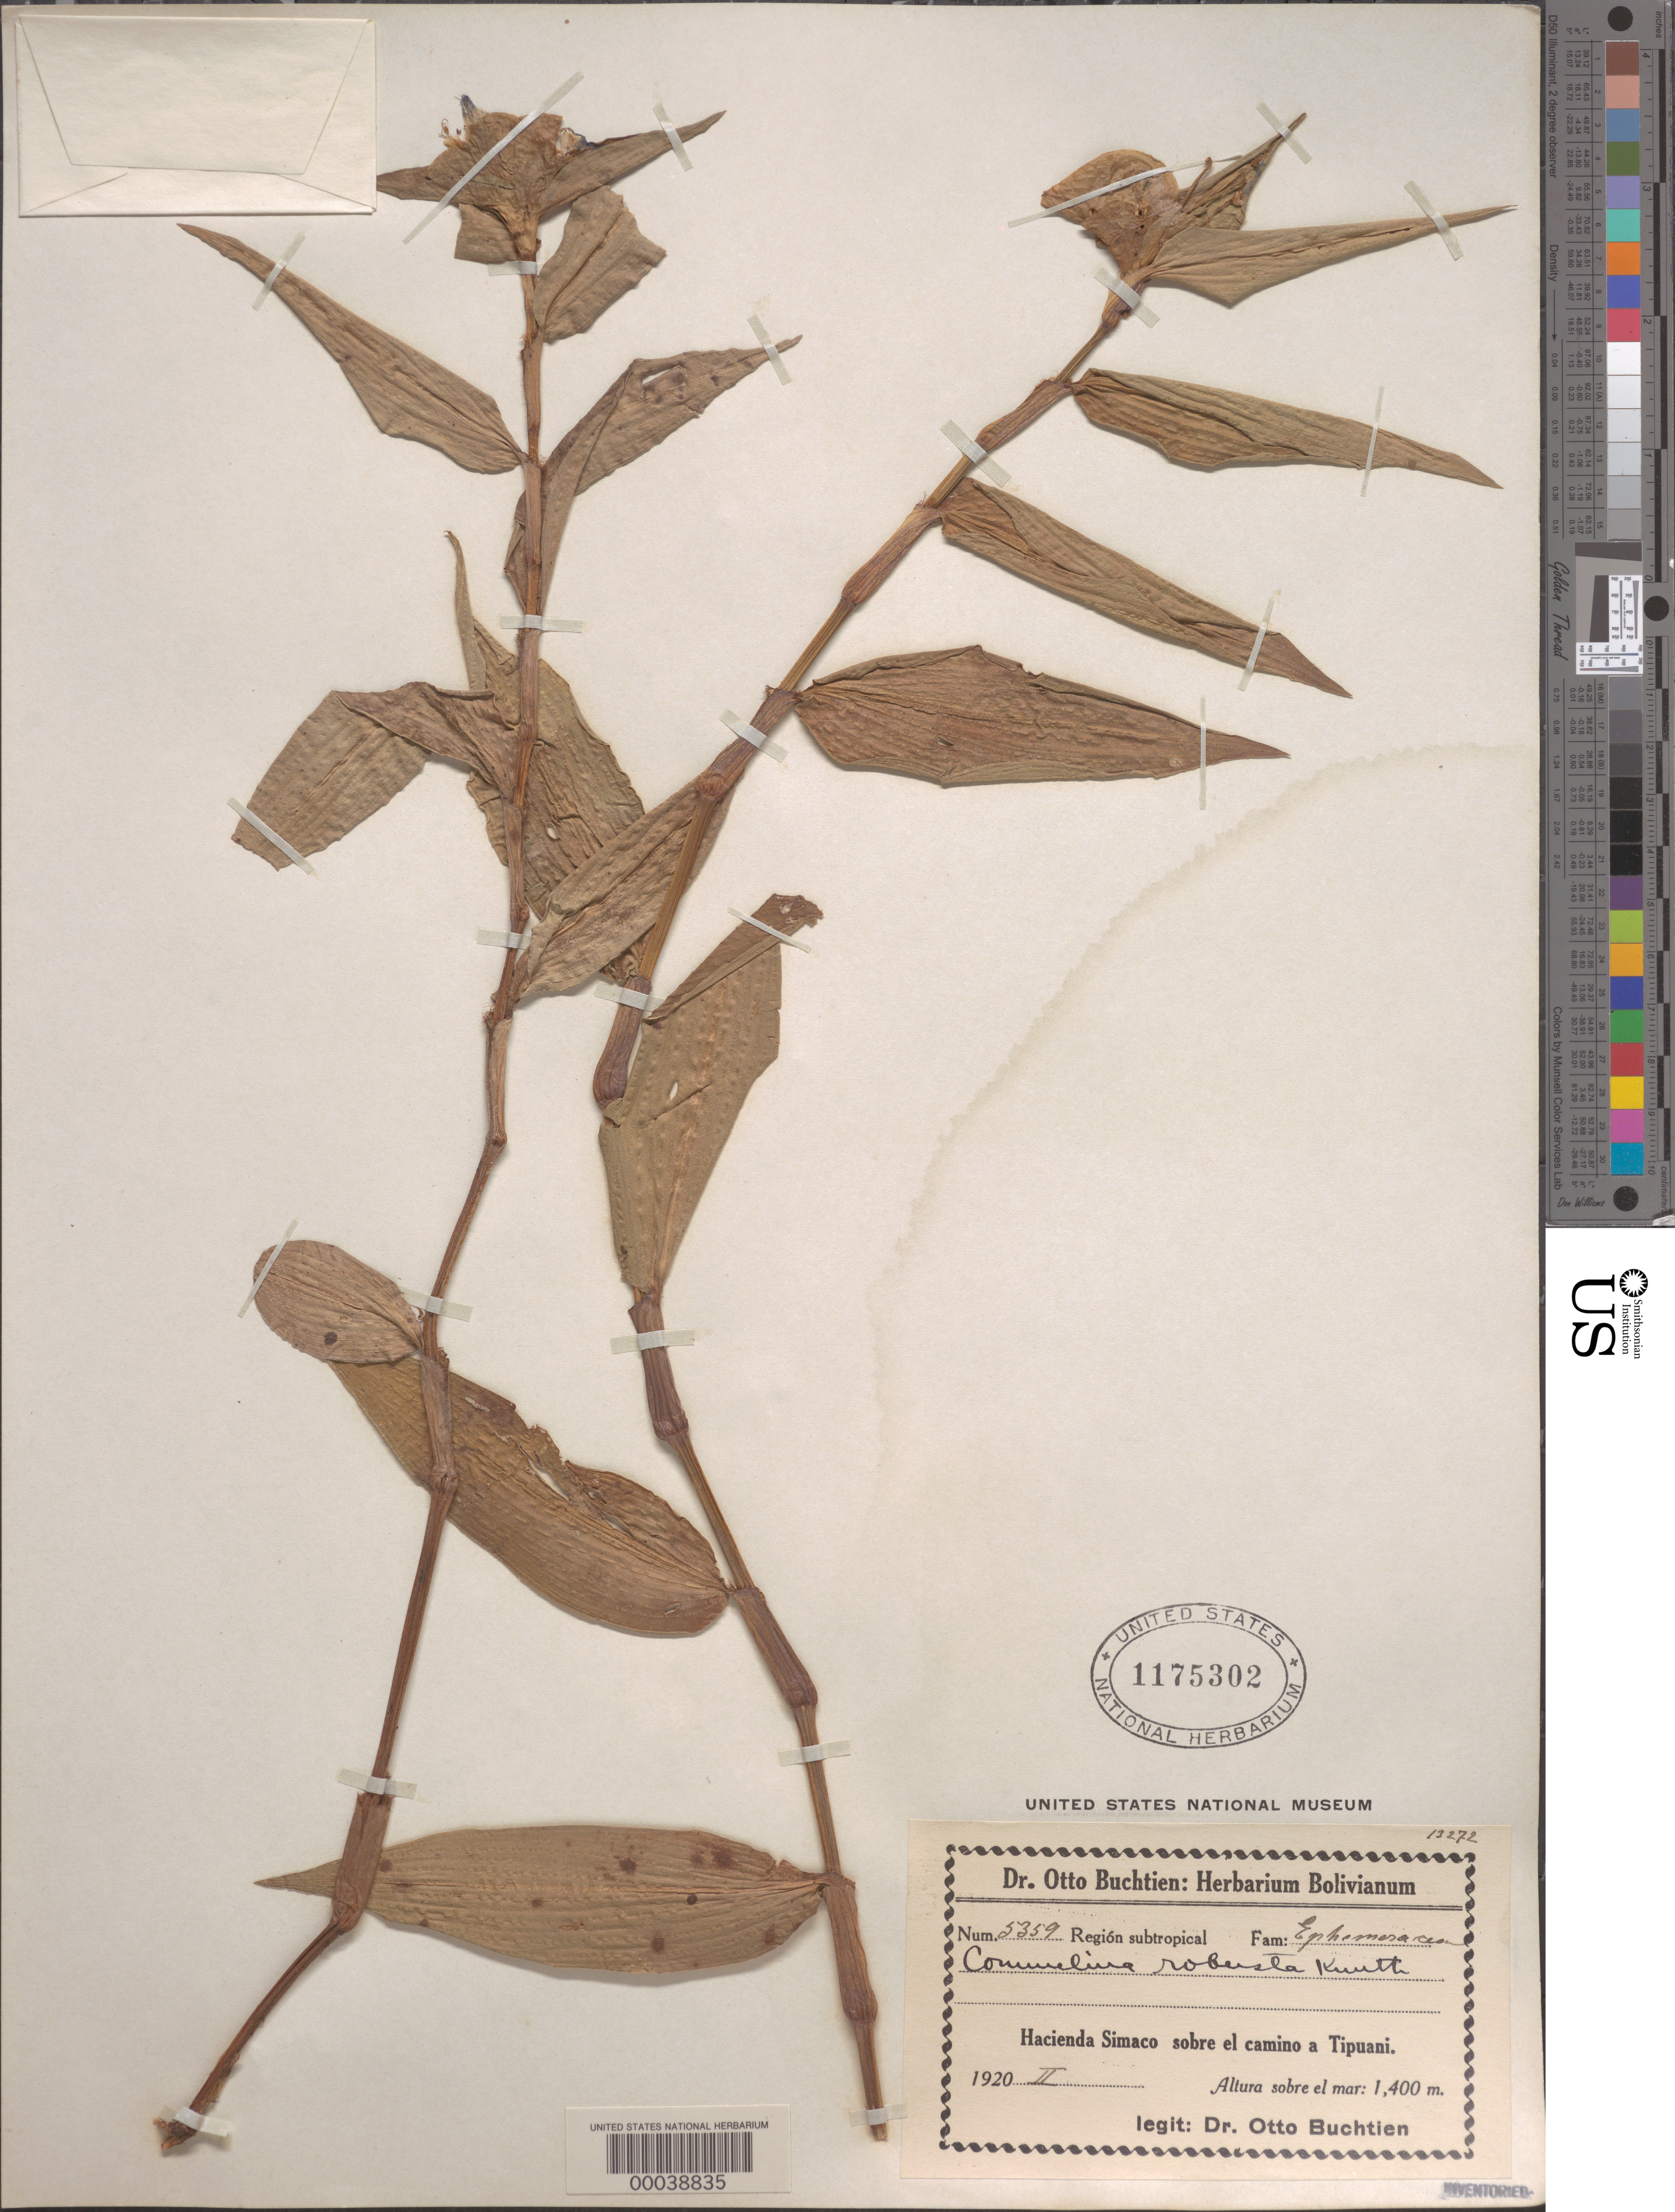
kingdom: Plantae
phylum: Tracheophyta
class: Liliopsida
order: Commelinales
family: Commelinaceae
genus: Commelina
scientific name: Commelina obliqua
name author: Vahl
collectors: O. Buchtien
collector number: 5359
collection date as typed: Feb 1920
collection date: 1920-02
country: Bolivia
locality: Hacienda Simaco; along road to Tipuani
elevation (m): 1400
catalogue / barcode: US 1175302